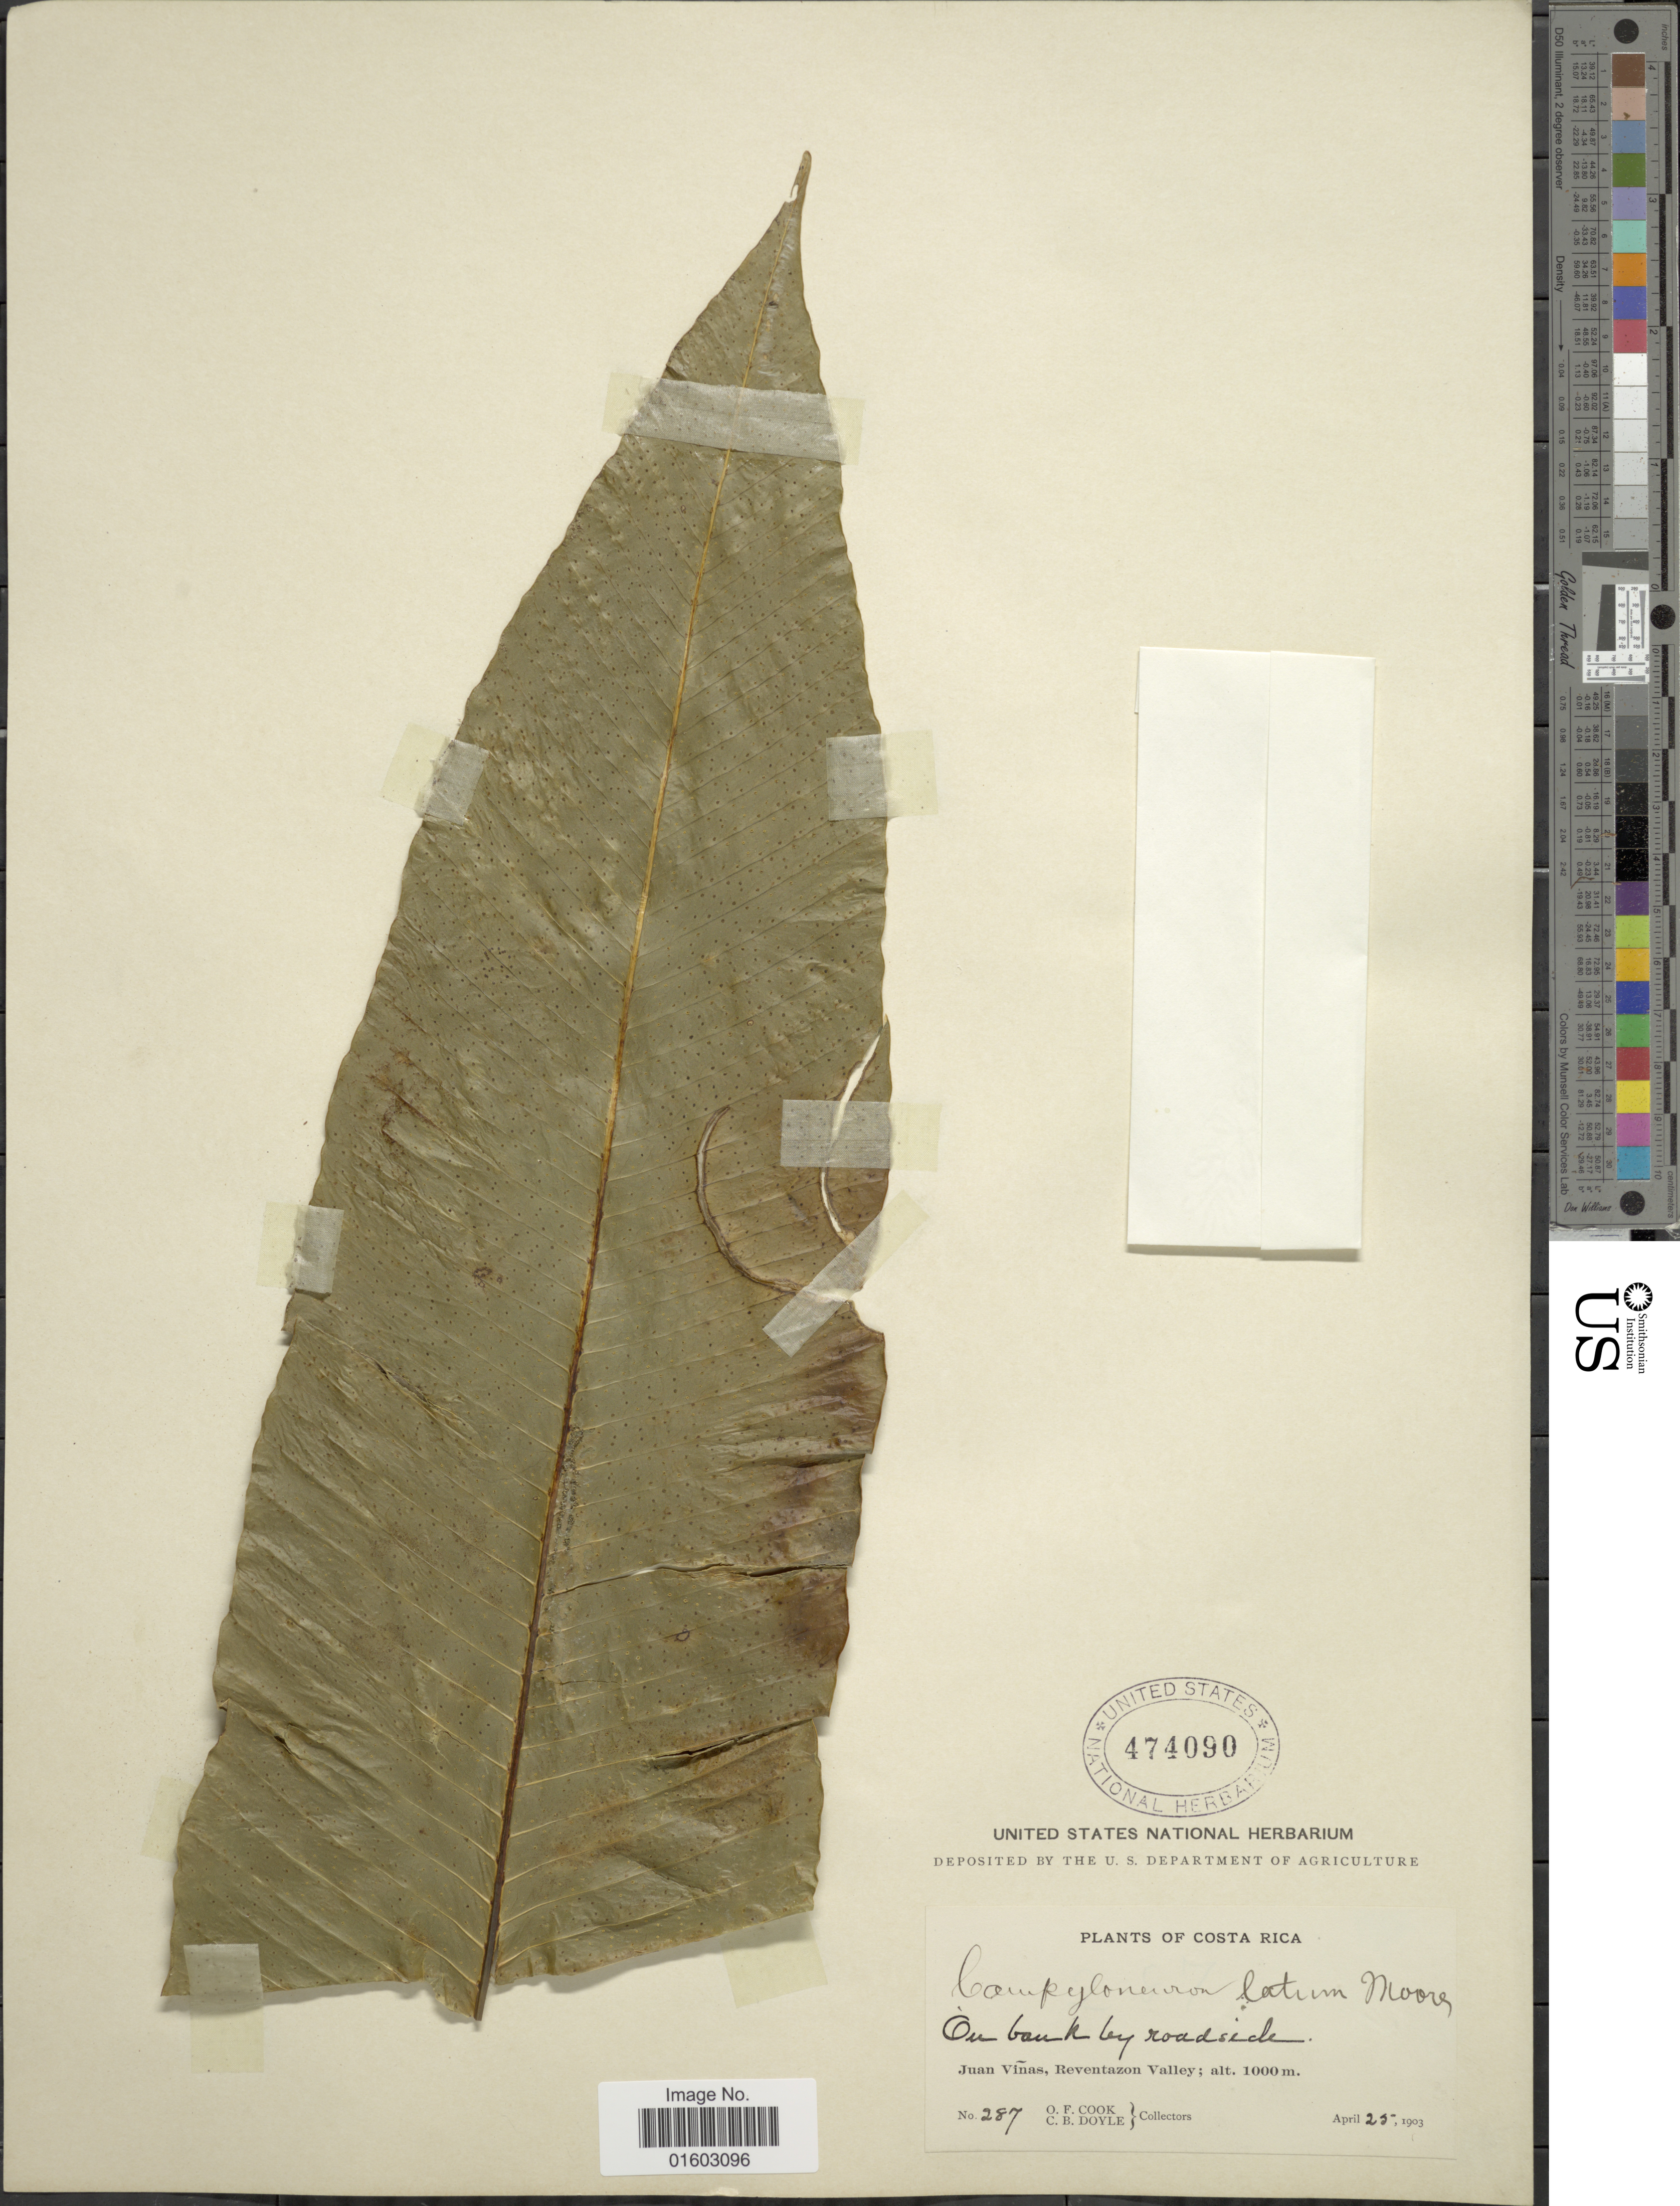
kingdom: Plantae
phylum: Tracheophyta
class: Polypodiopsida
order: Polypodiales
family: Polypodiaceae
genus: Campyloneurum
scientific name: Campyloneurum latum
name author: T. Moore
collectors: O. F. Cook & C. Doyle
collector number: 287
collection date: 1903-04-25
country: Costa Rica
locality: Juan VInas, Reventazon Valley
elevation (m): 1000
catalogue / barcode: US 474090